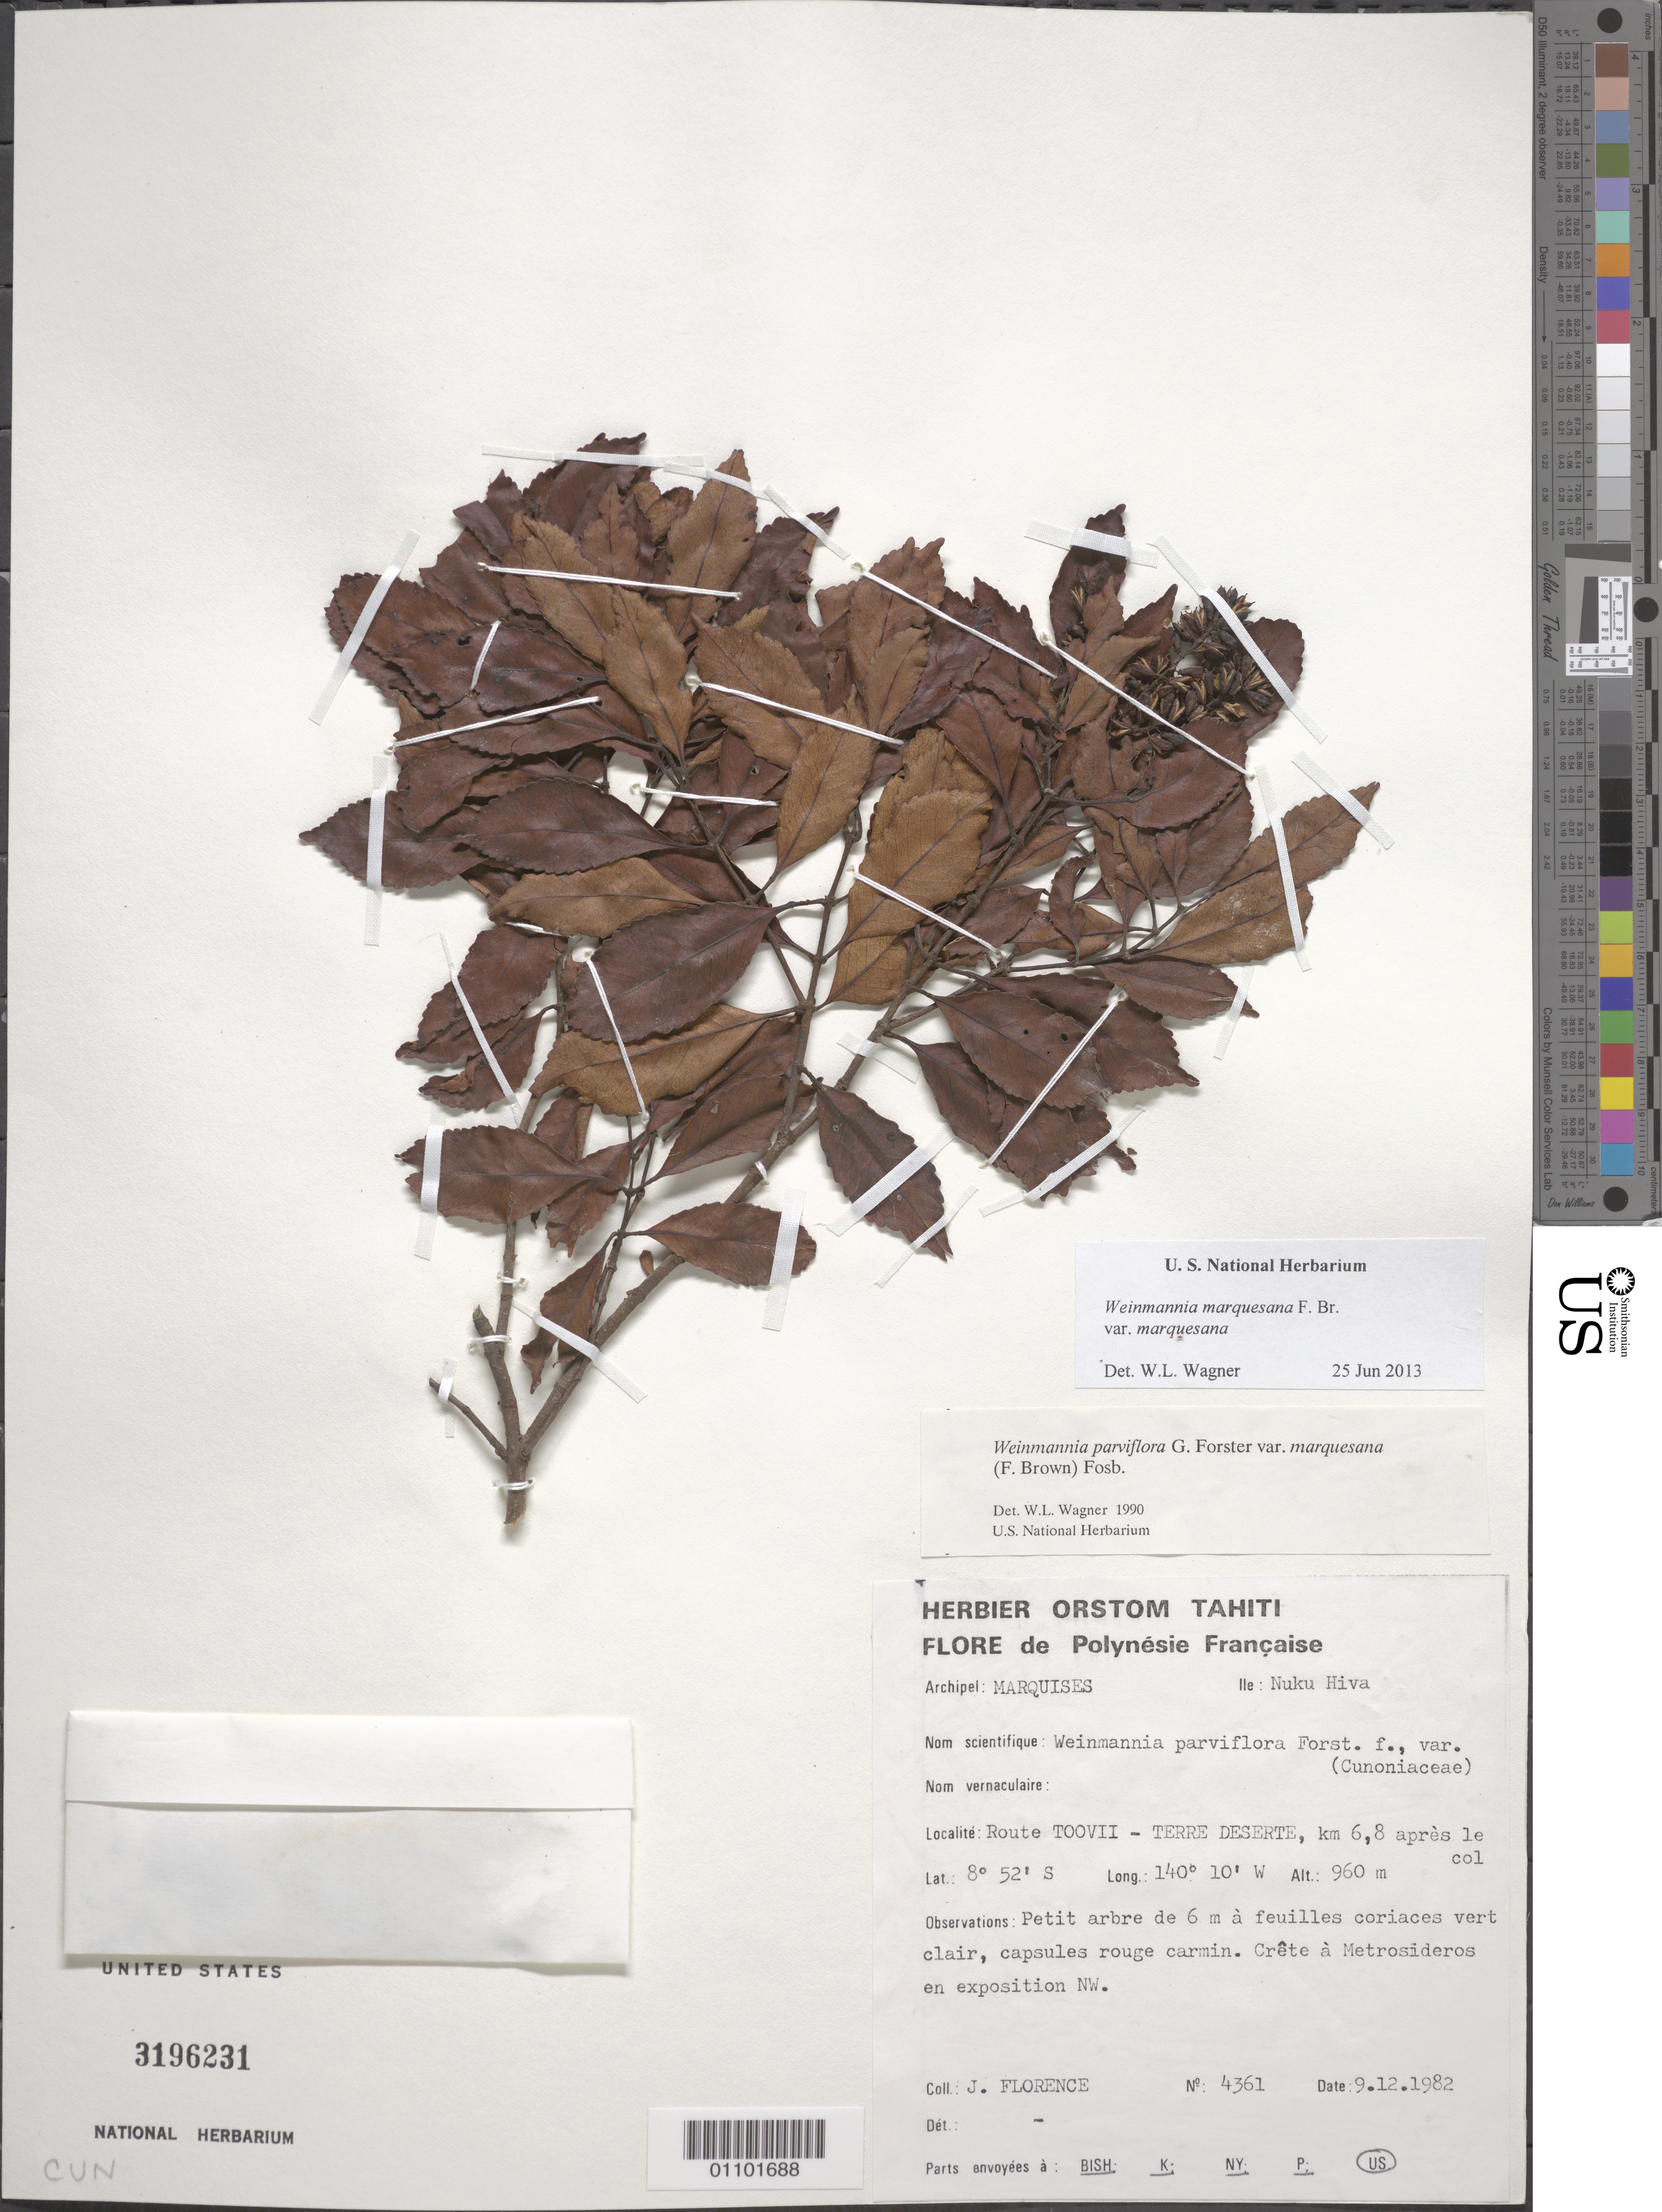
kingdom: Plantae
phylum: Tracheophyta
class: Magnoliopsida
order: Oxalidales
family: Cunoniaceae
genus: Pterophylla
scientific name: Pterophylla marquesana var. marquesana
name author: (F. Br.) Pillon & H.C. Hopkins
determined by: Wagner, W. L., (BOT), Smithsonian Institution - National Museum of Natural History (UNITED STATES)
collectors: J. Florence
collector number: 4361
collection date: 1982-12-09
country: French Polynesia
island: Nuku Hiva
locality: Toovii, Terre Deserte, km 6.8 après le col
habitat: Crête à Metrosideros en exposition NW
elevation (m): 960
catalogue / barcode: US 3196231